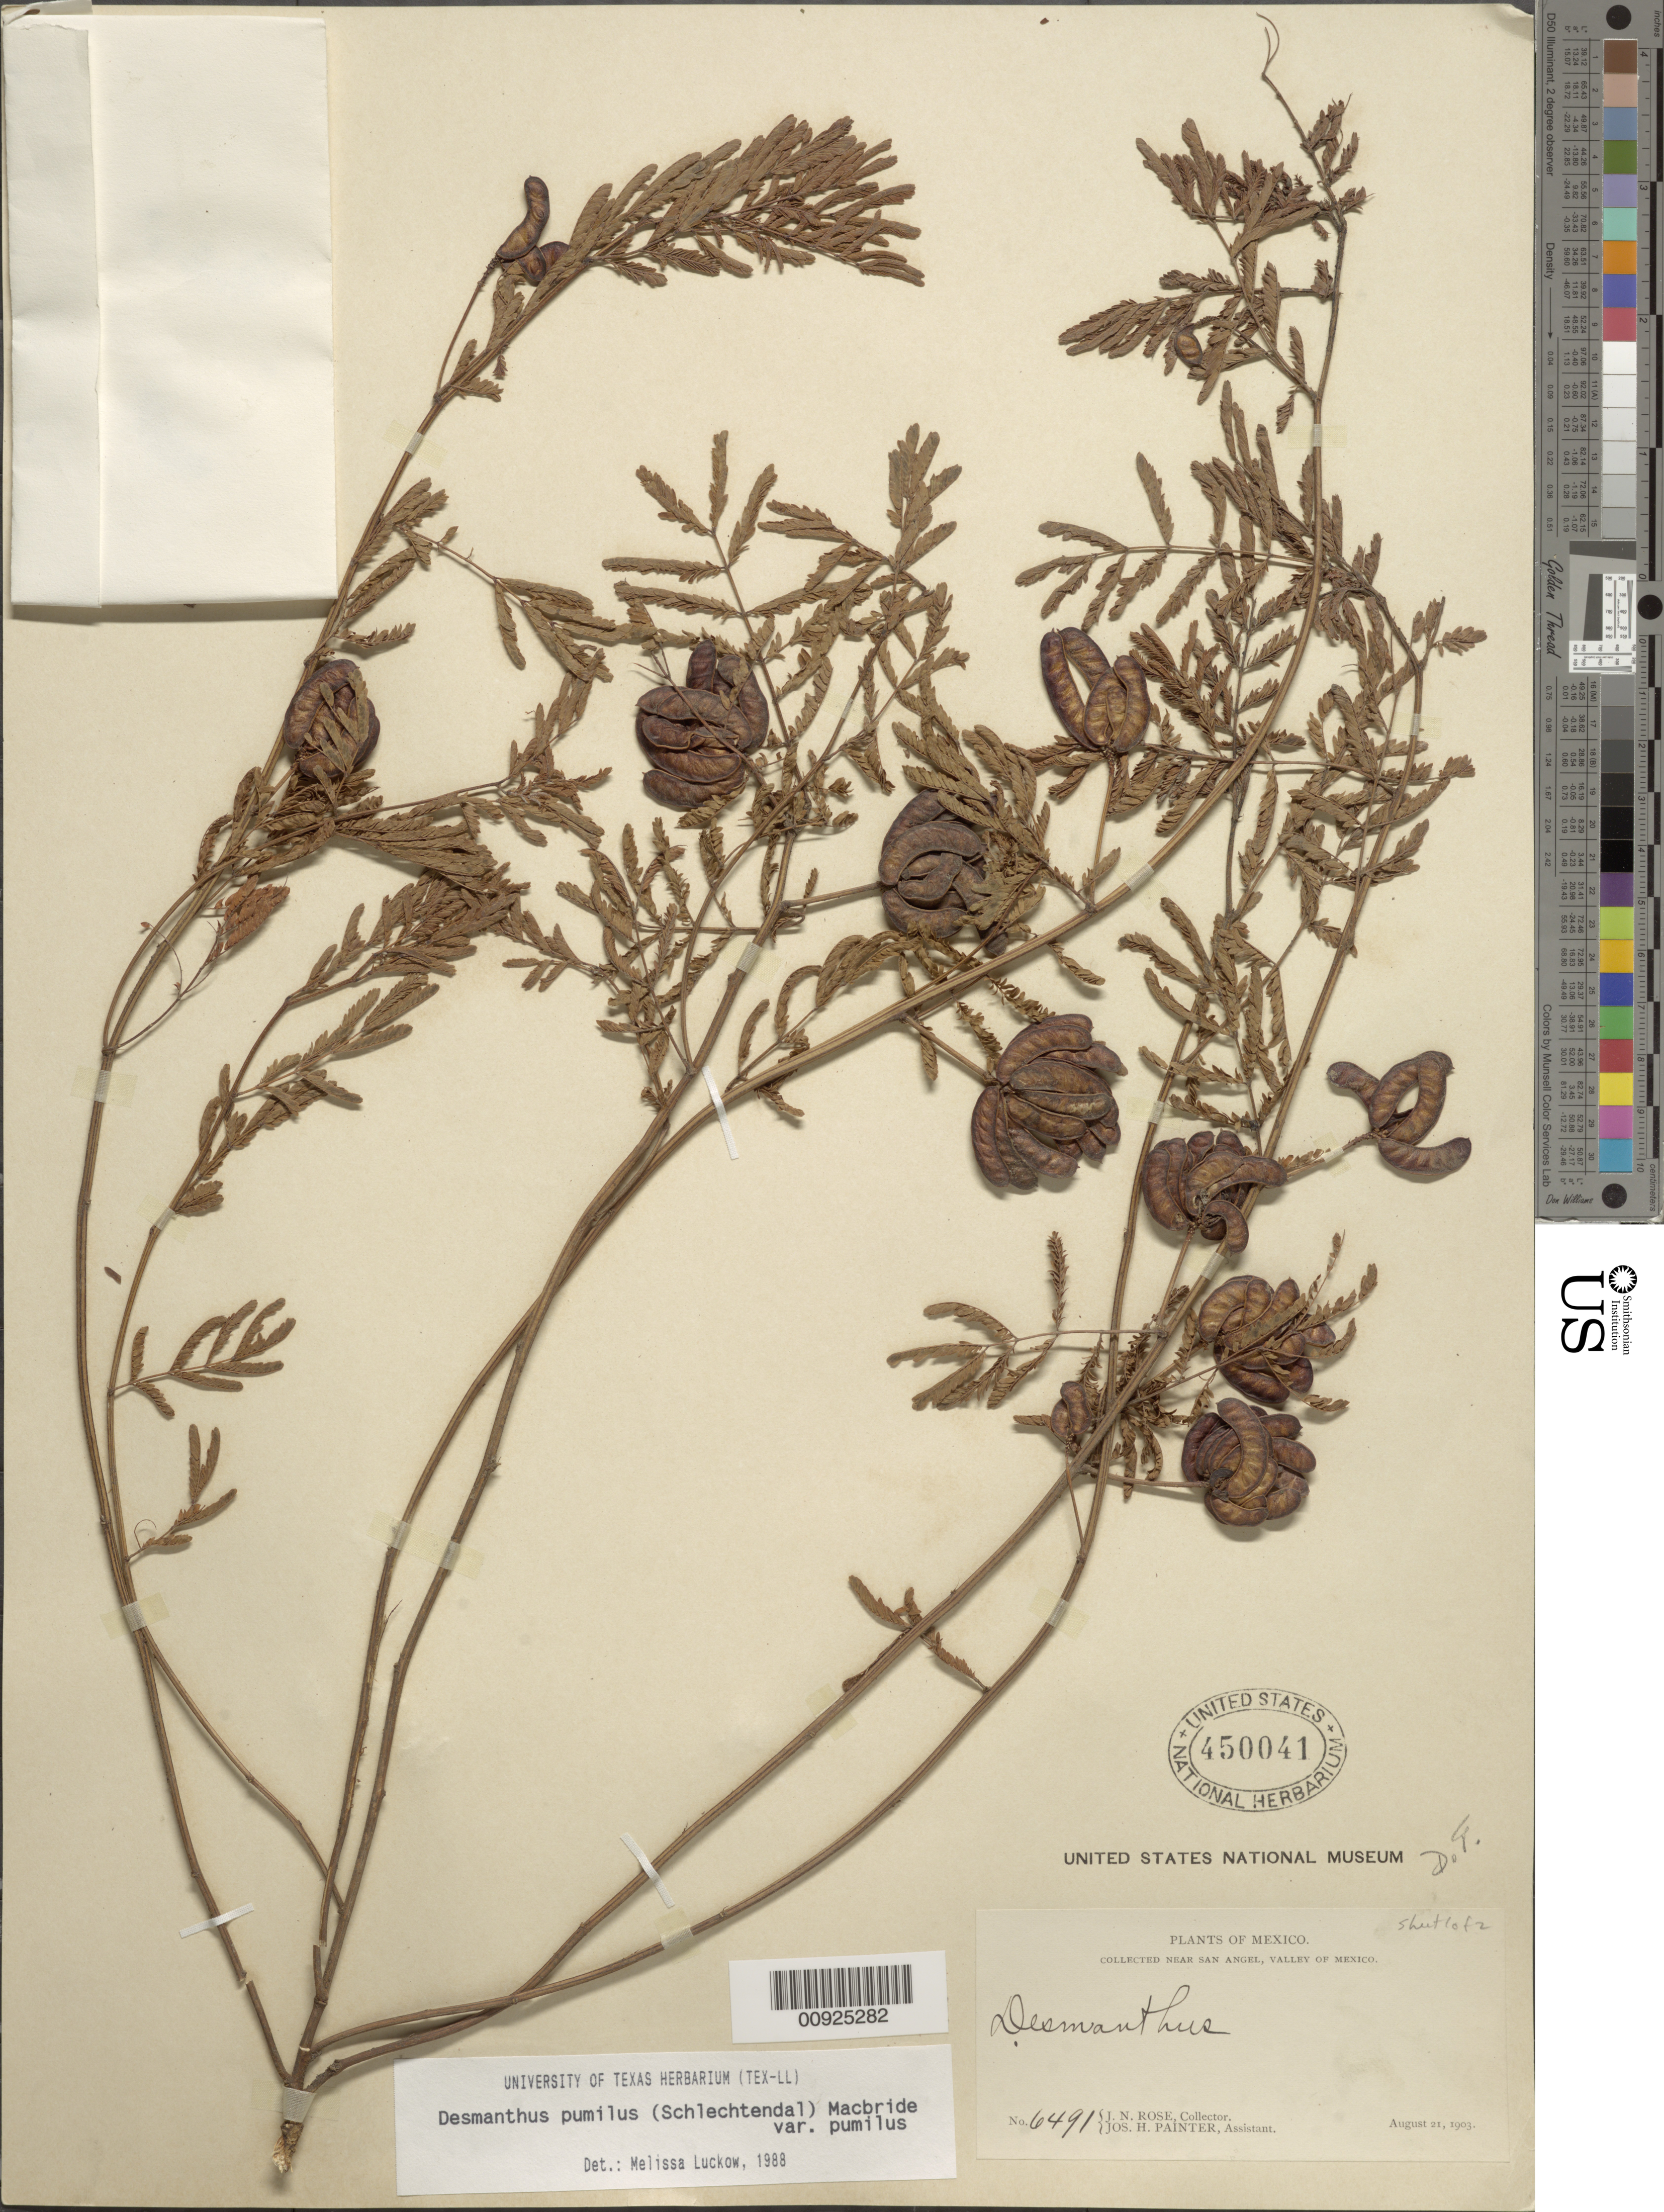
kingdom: Plantae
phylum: Tracheophyta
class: Magnoliopsida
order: Fabales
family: Fabaceae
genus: Desmanthus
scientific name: Desmanthus pumilus var. pumilus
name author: (Schltdl.) J.F. Macbr.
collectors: J. N. Rose & J. H. Painter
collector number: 6491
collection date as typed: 21 Aug 1903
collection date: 1903-08-21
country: Mexico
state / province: Distrito Federal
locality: Near San Angel, Valley of Mexico.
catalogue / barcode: US 450041